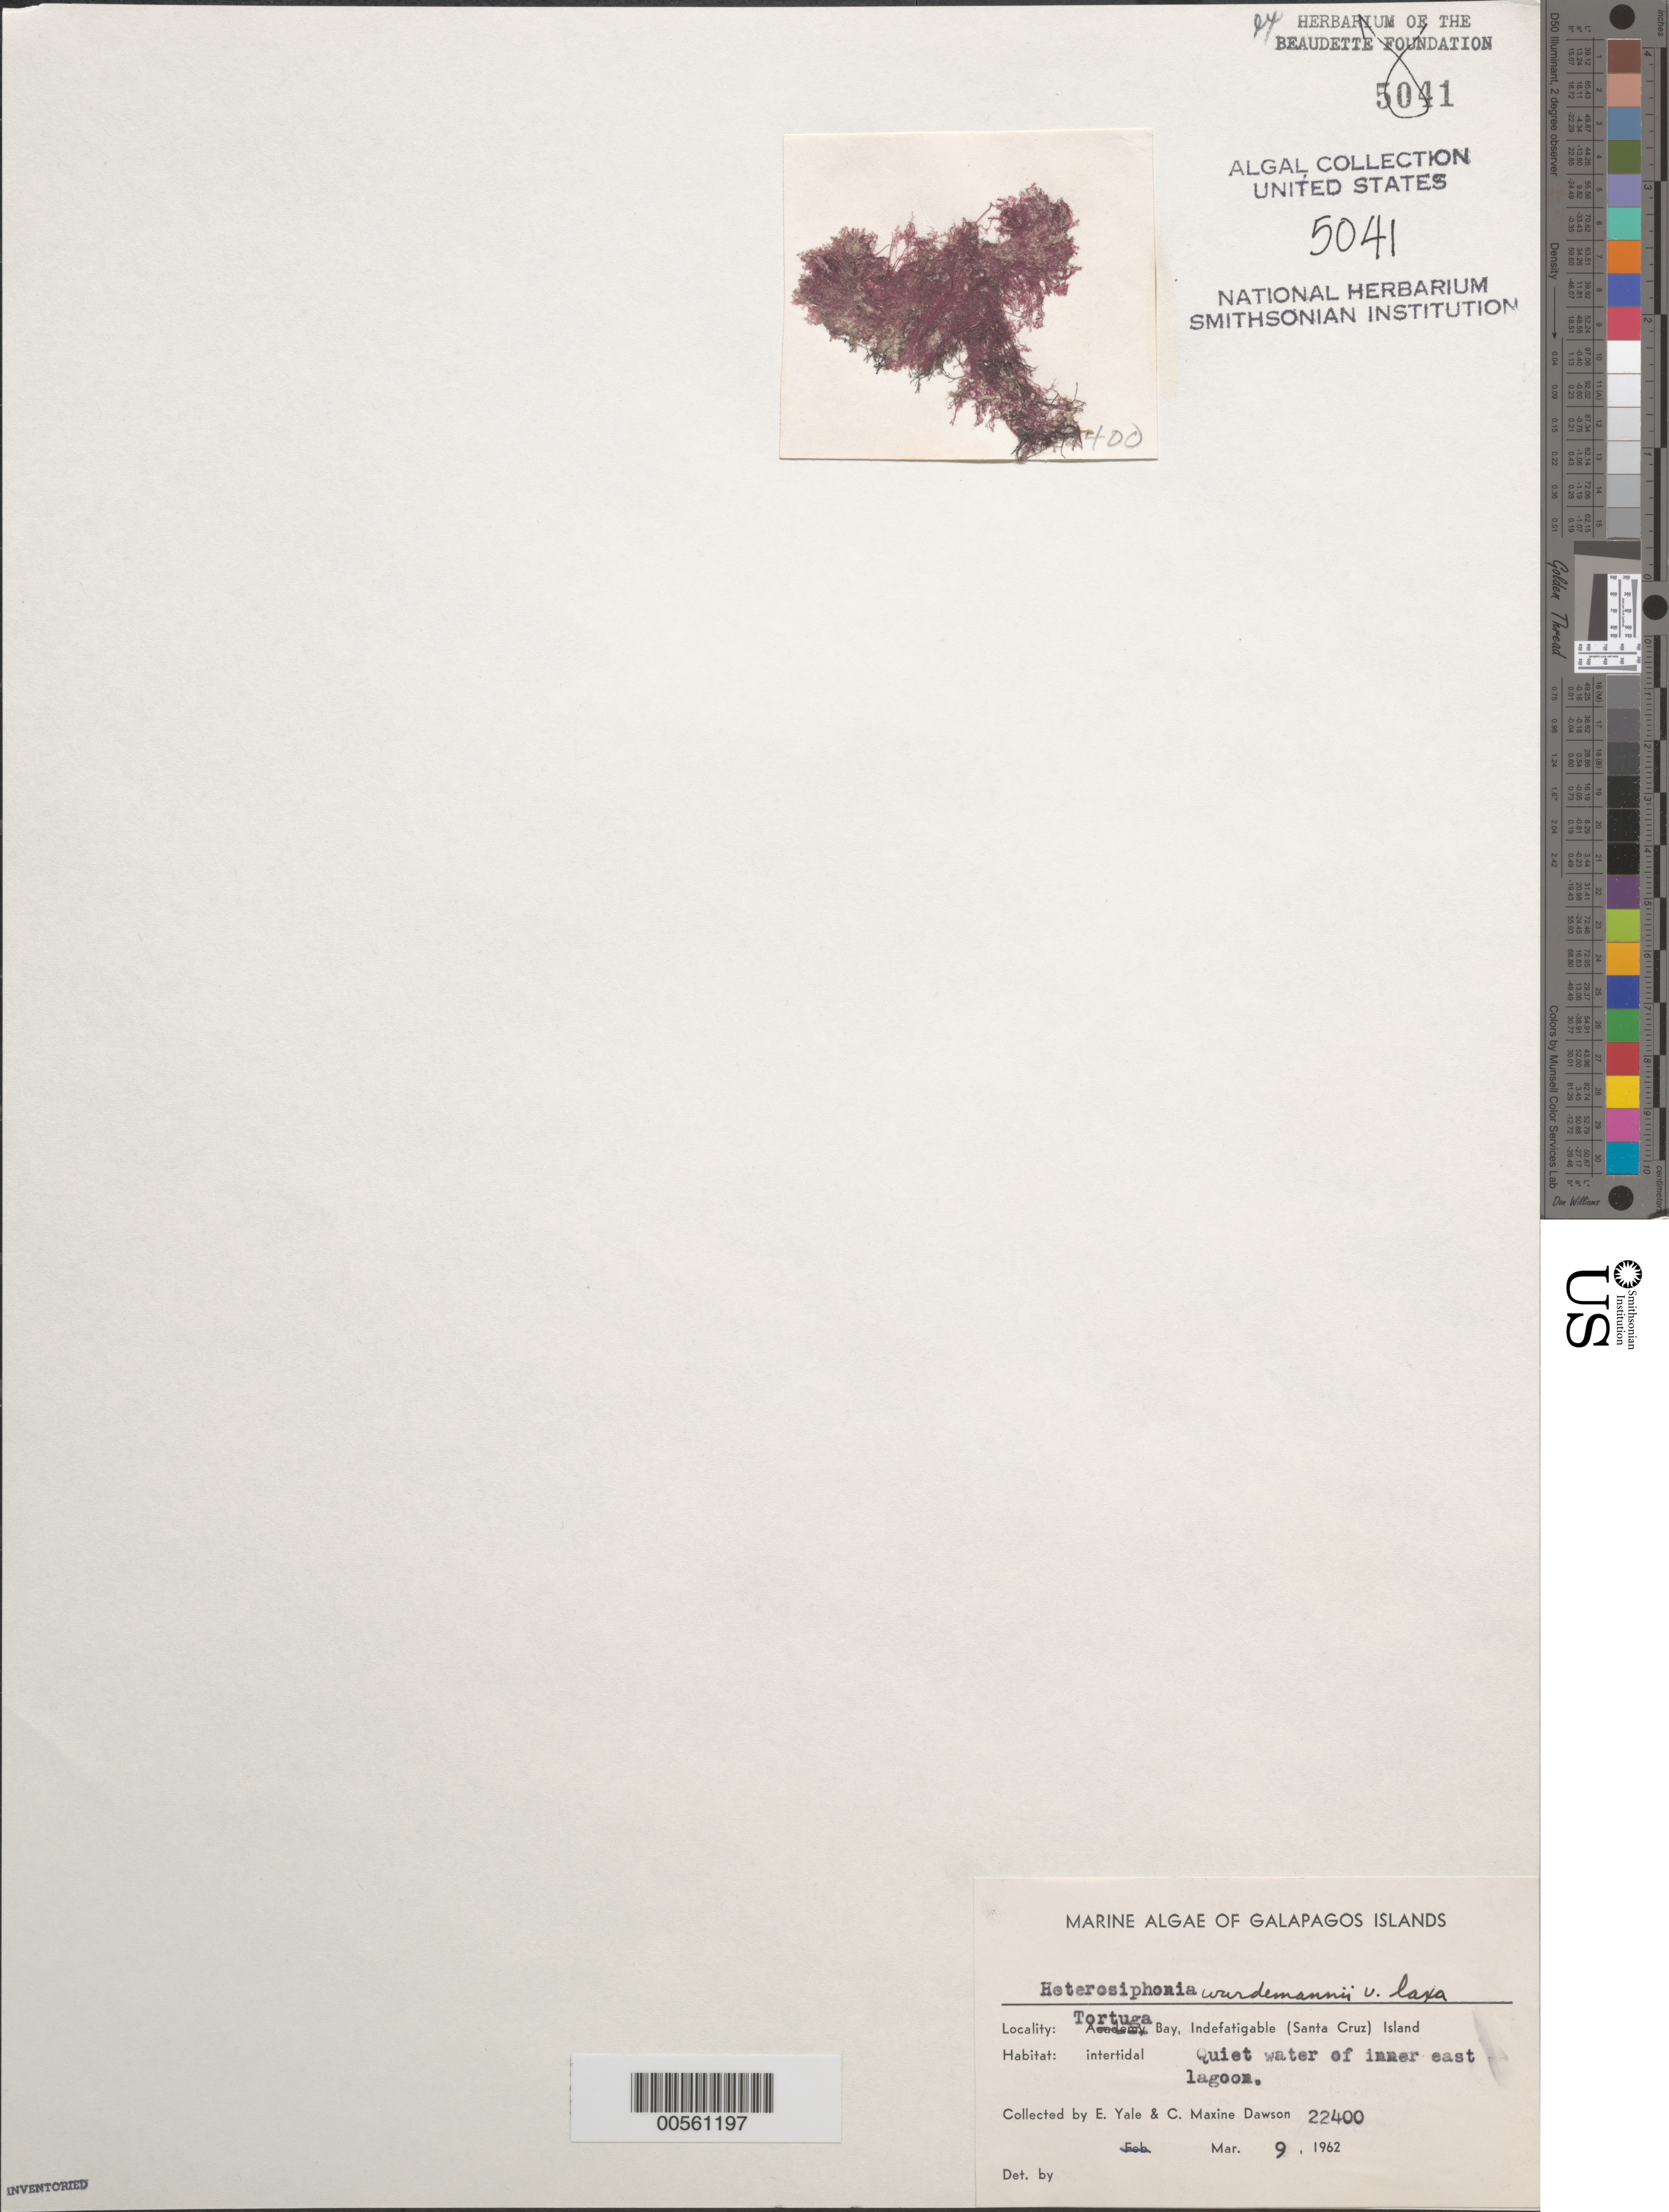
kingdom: Plantae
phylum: Rhodophyta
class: Florideophyceae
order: Ceramiales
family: Dasyaceae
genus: Heterosiphonia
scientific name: Heterosiphonia crispella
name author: (C. Agardh) M.J. Wynne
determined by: Algae name updating Project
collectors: E. Y. Dawson & C. M. Dawson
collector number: EYD 22400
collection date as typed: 09 Mar 1962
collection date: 1962-03-09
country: Ecuador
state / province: Colón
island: Santa Cruz [Indefatigable, Chaves]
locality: Tortuga Bay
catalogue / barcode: US 5041